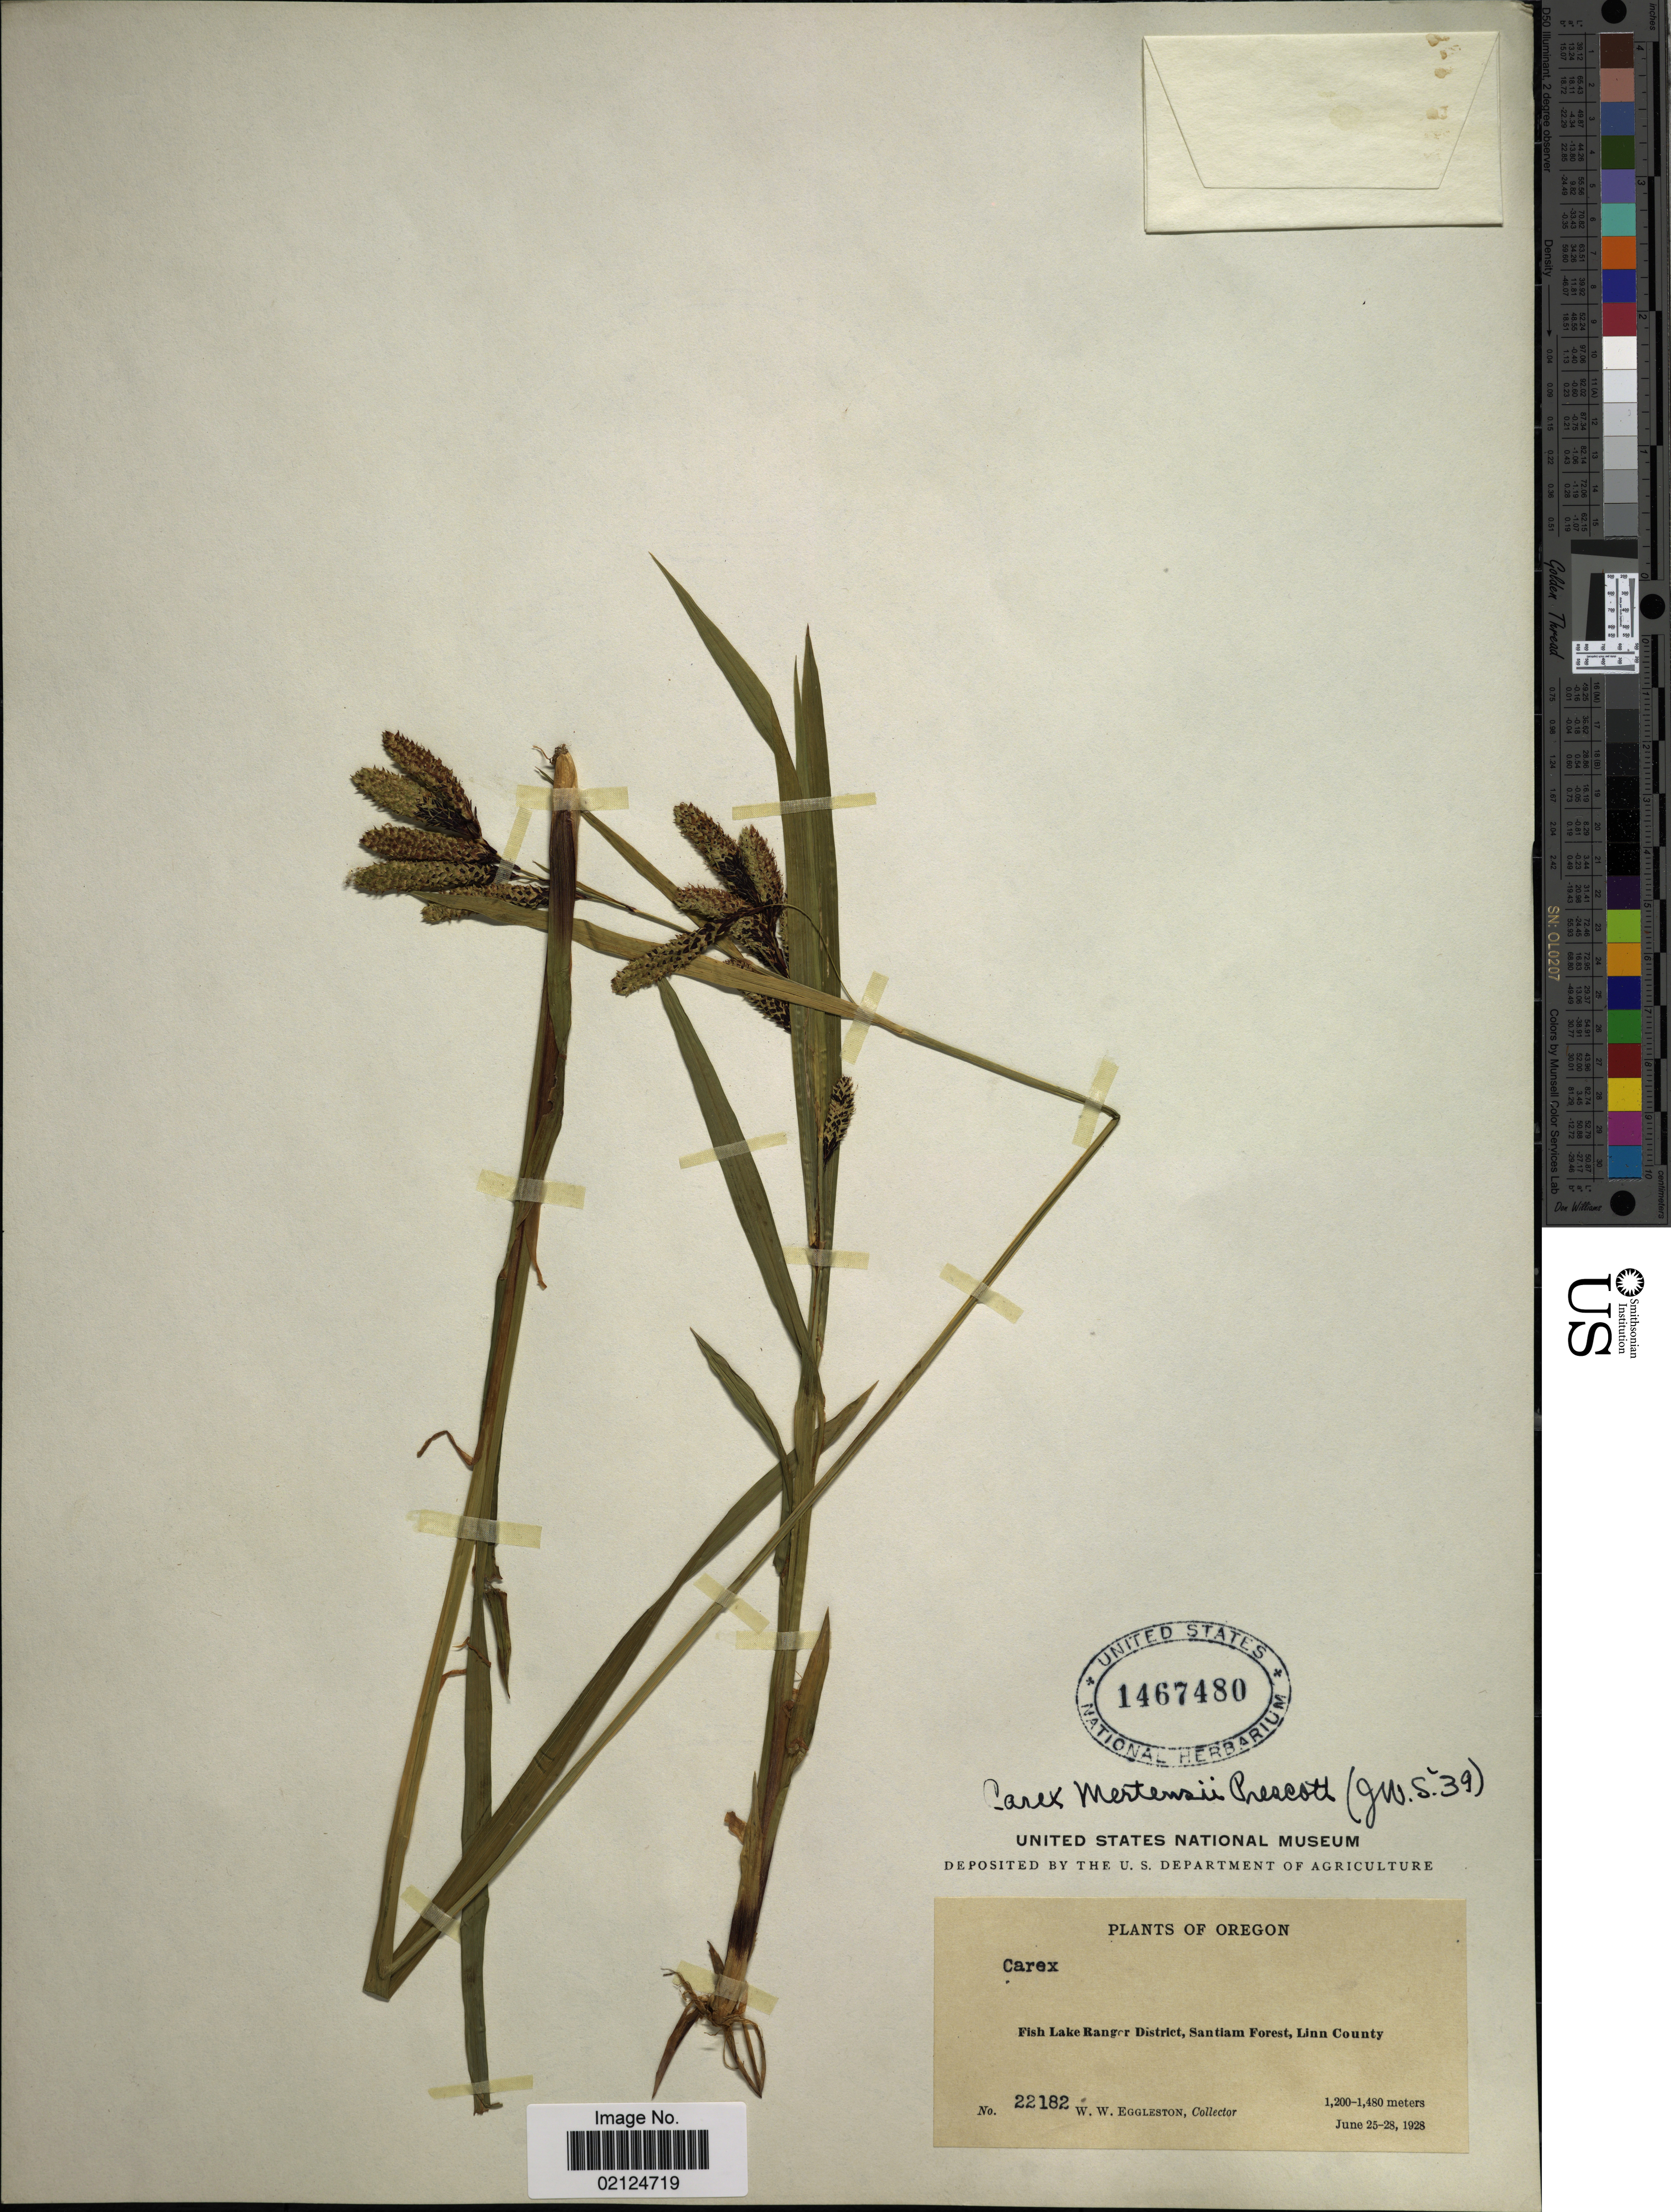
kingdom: Plantae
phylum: Tracheophyta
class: Liliopsida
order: Poales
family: Cyperaceae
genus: Carex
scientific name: Carex mertensii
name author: J.D. Prescott ex Bong.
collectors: W. W. Eggleston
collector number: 22182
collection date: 1928-06-25/1928-06-28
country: United States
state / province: Oregon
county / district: Linn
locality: Fish lake Ranger District, Santiam Forest, Linn County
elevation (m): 1200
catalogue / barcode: US 1467480